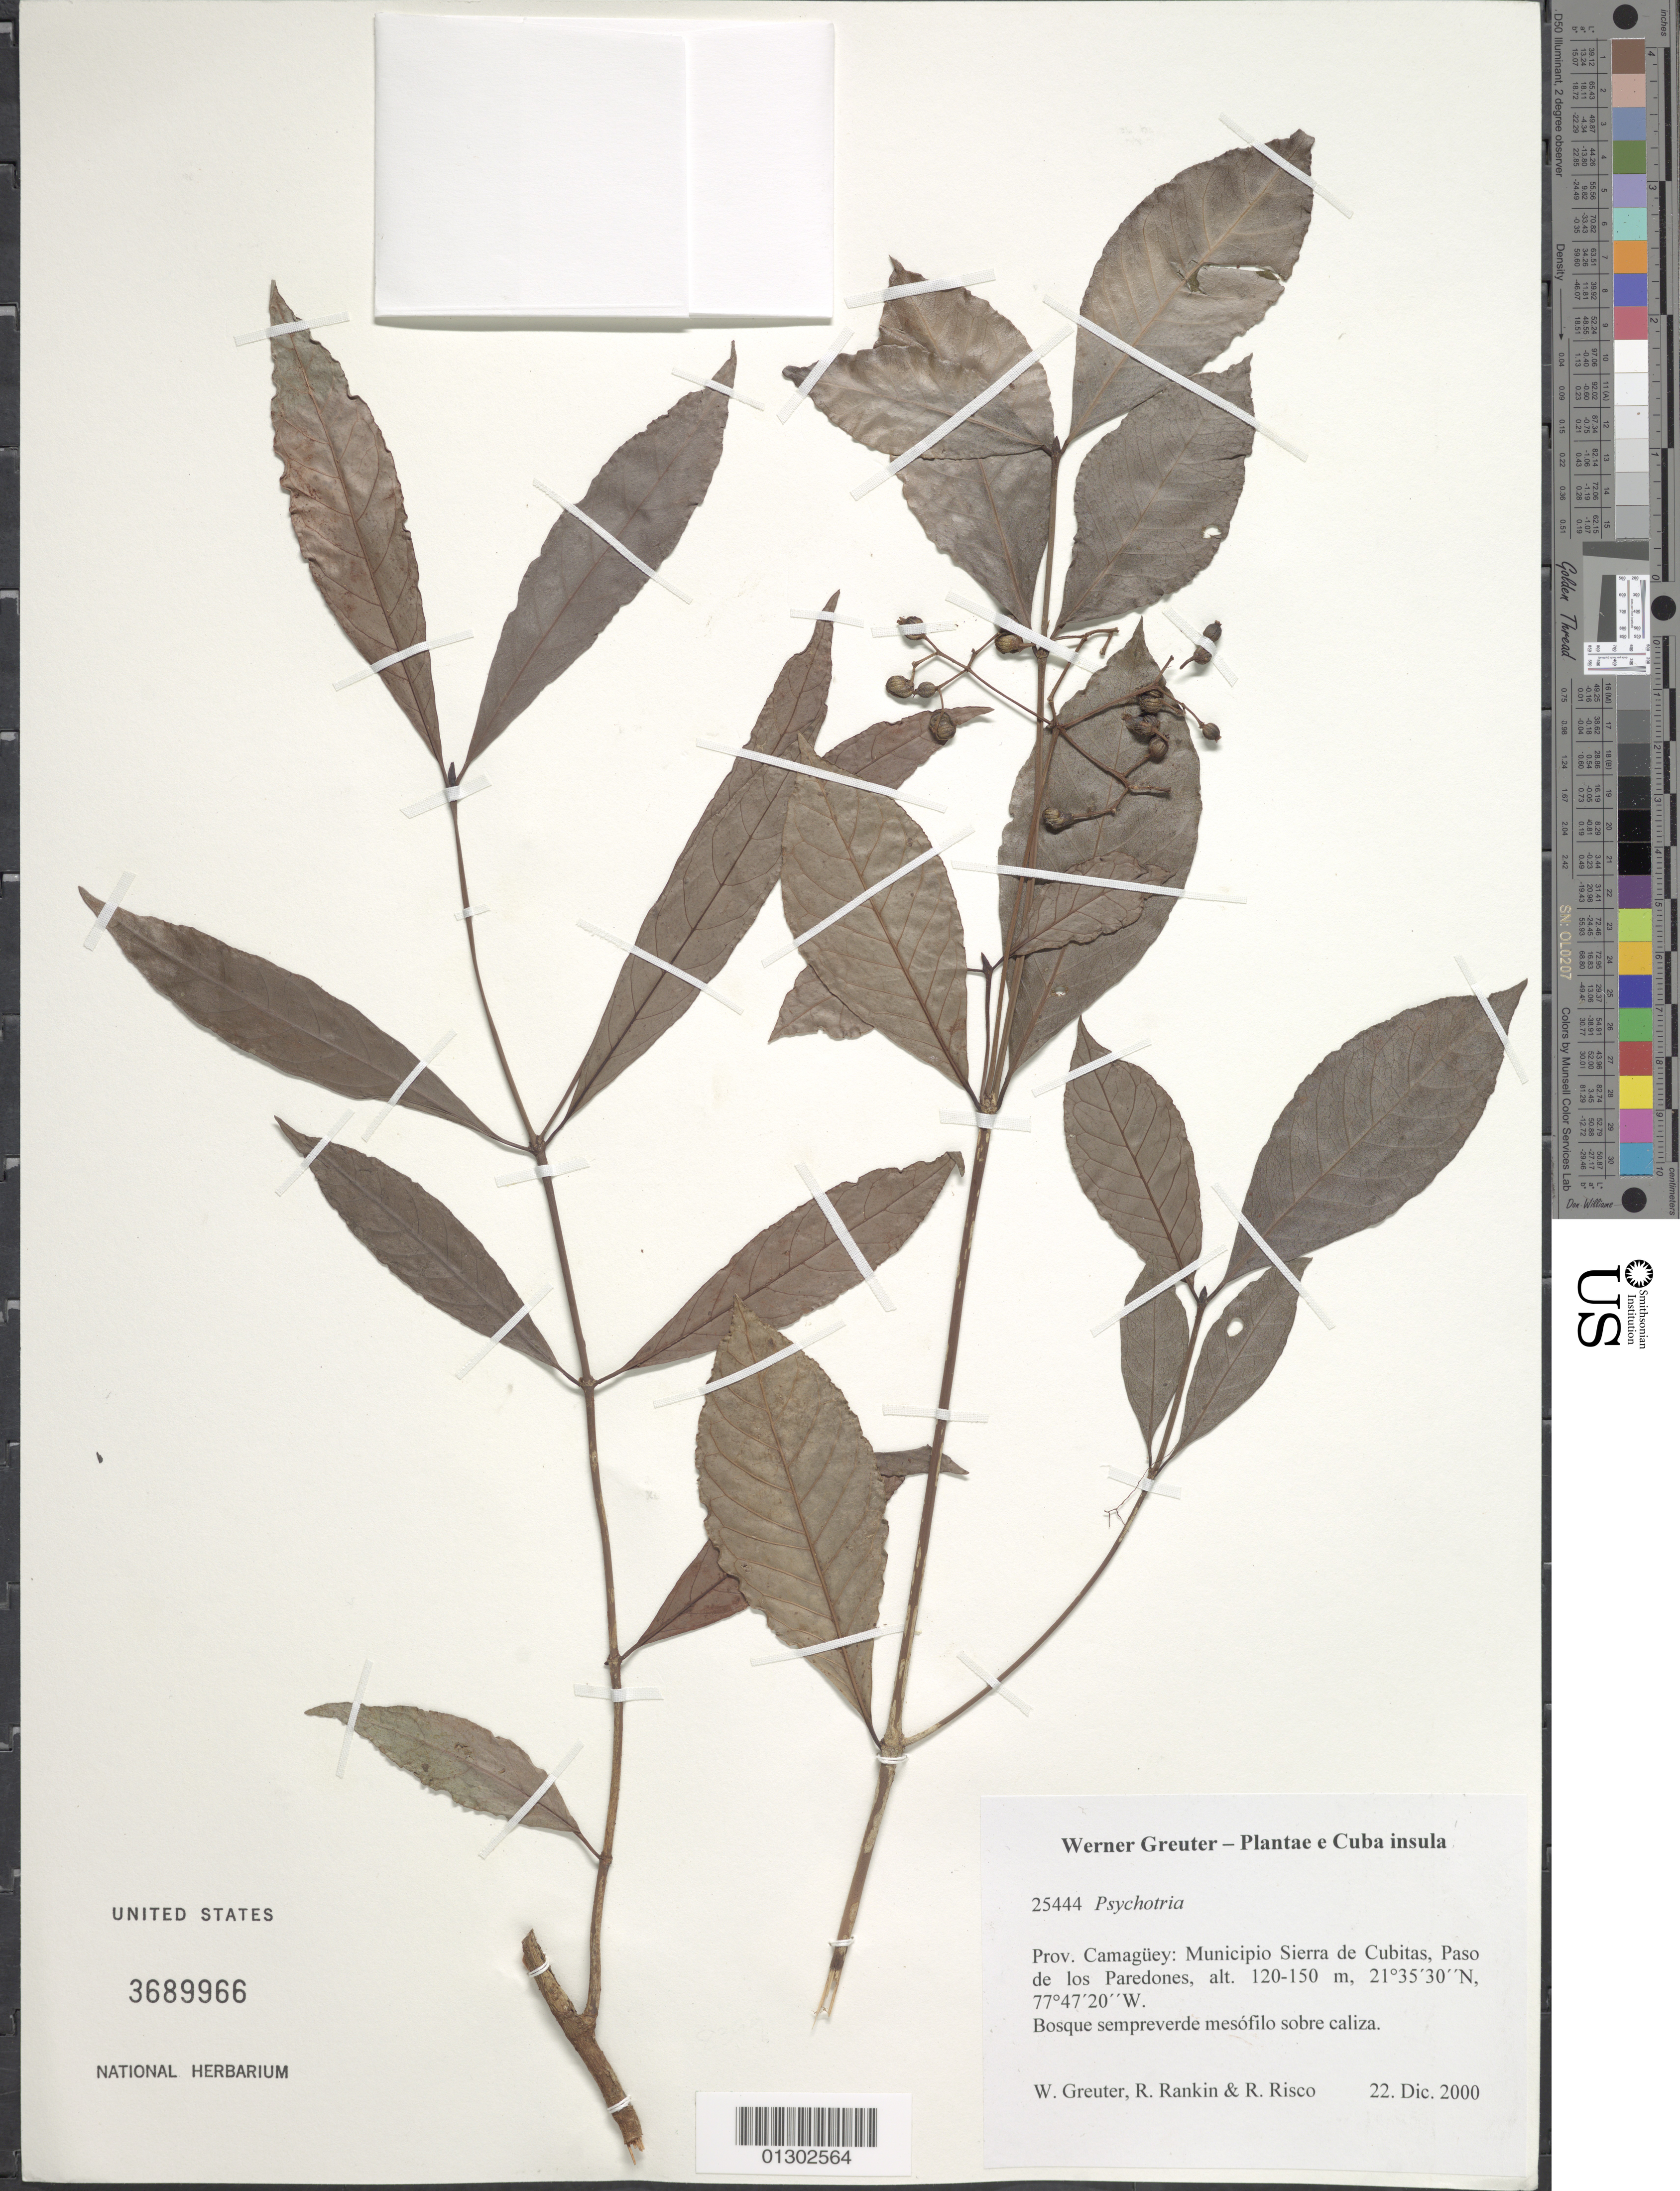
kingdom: Plantae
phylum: Tracheophyta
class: Magnoliopsida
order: Gentianales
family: Rubiaceae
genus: Psychotria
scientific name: Psychotria sp.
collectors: W. R. Greuter, R. Rankin Rodriguez & R. Risco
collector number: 25444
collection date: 2000-12-22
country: Cuba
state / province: Camagüey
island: Cuba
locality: Municipio Sierra de Cubitas, Paso de los Paredones.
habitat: Bosque sempreverde mesófilo sobre caliza.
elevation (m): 120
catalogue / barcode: US 3689966